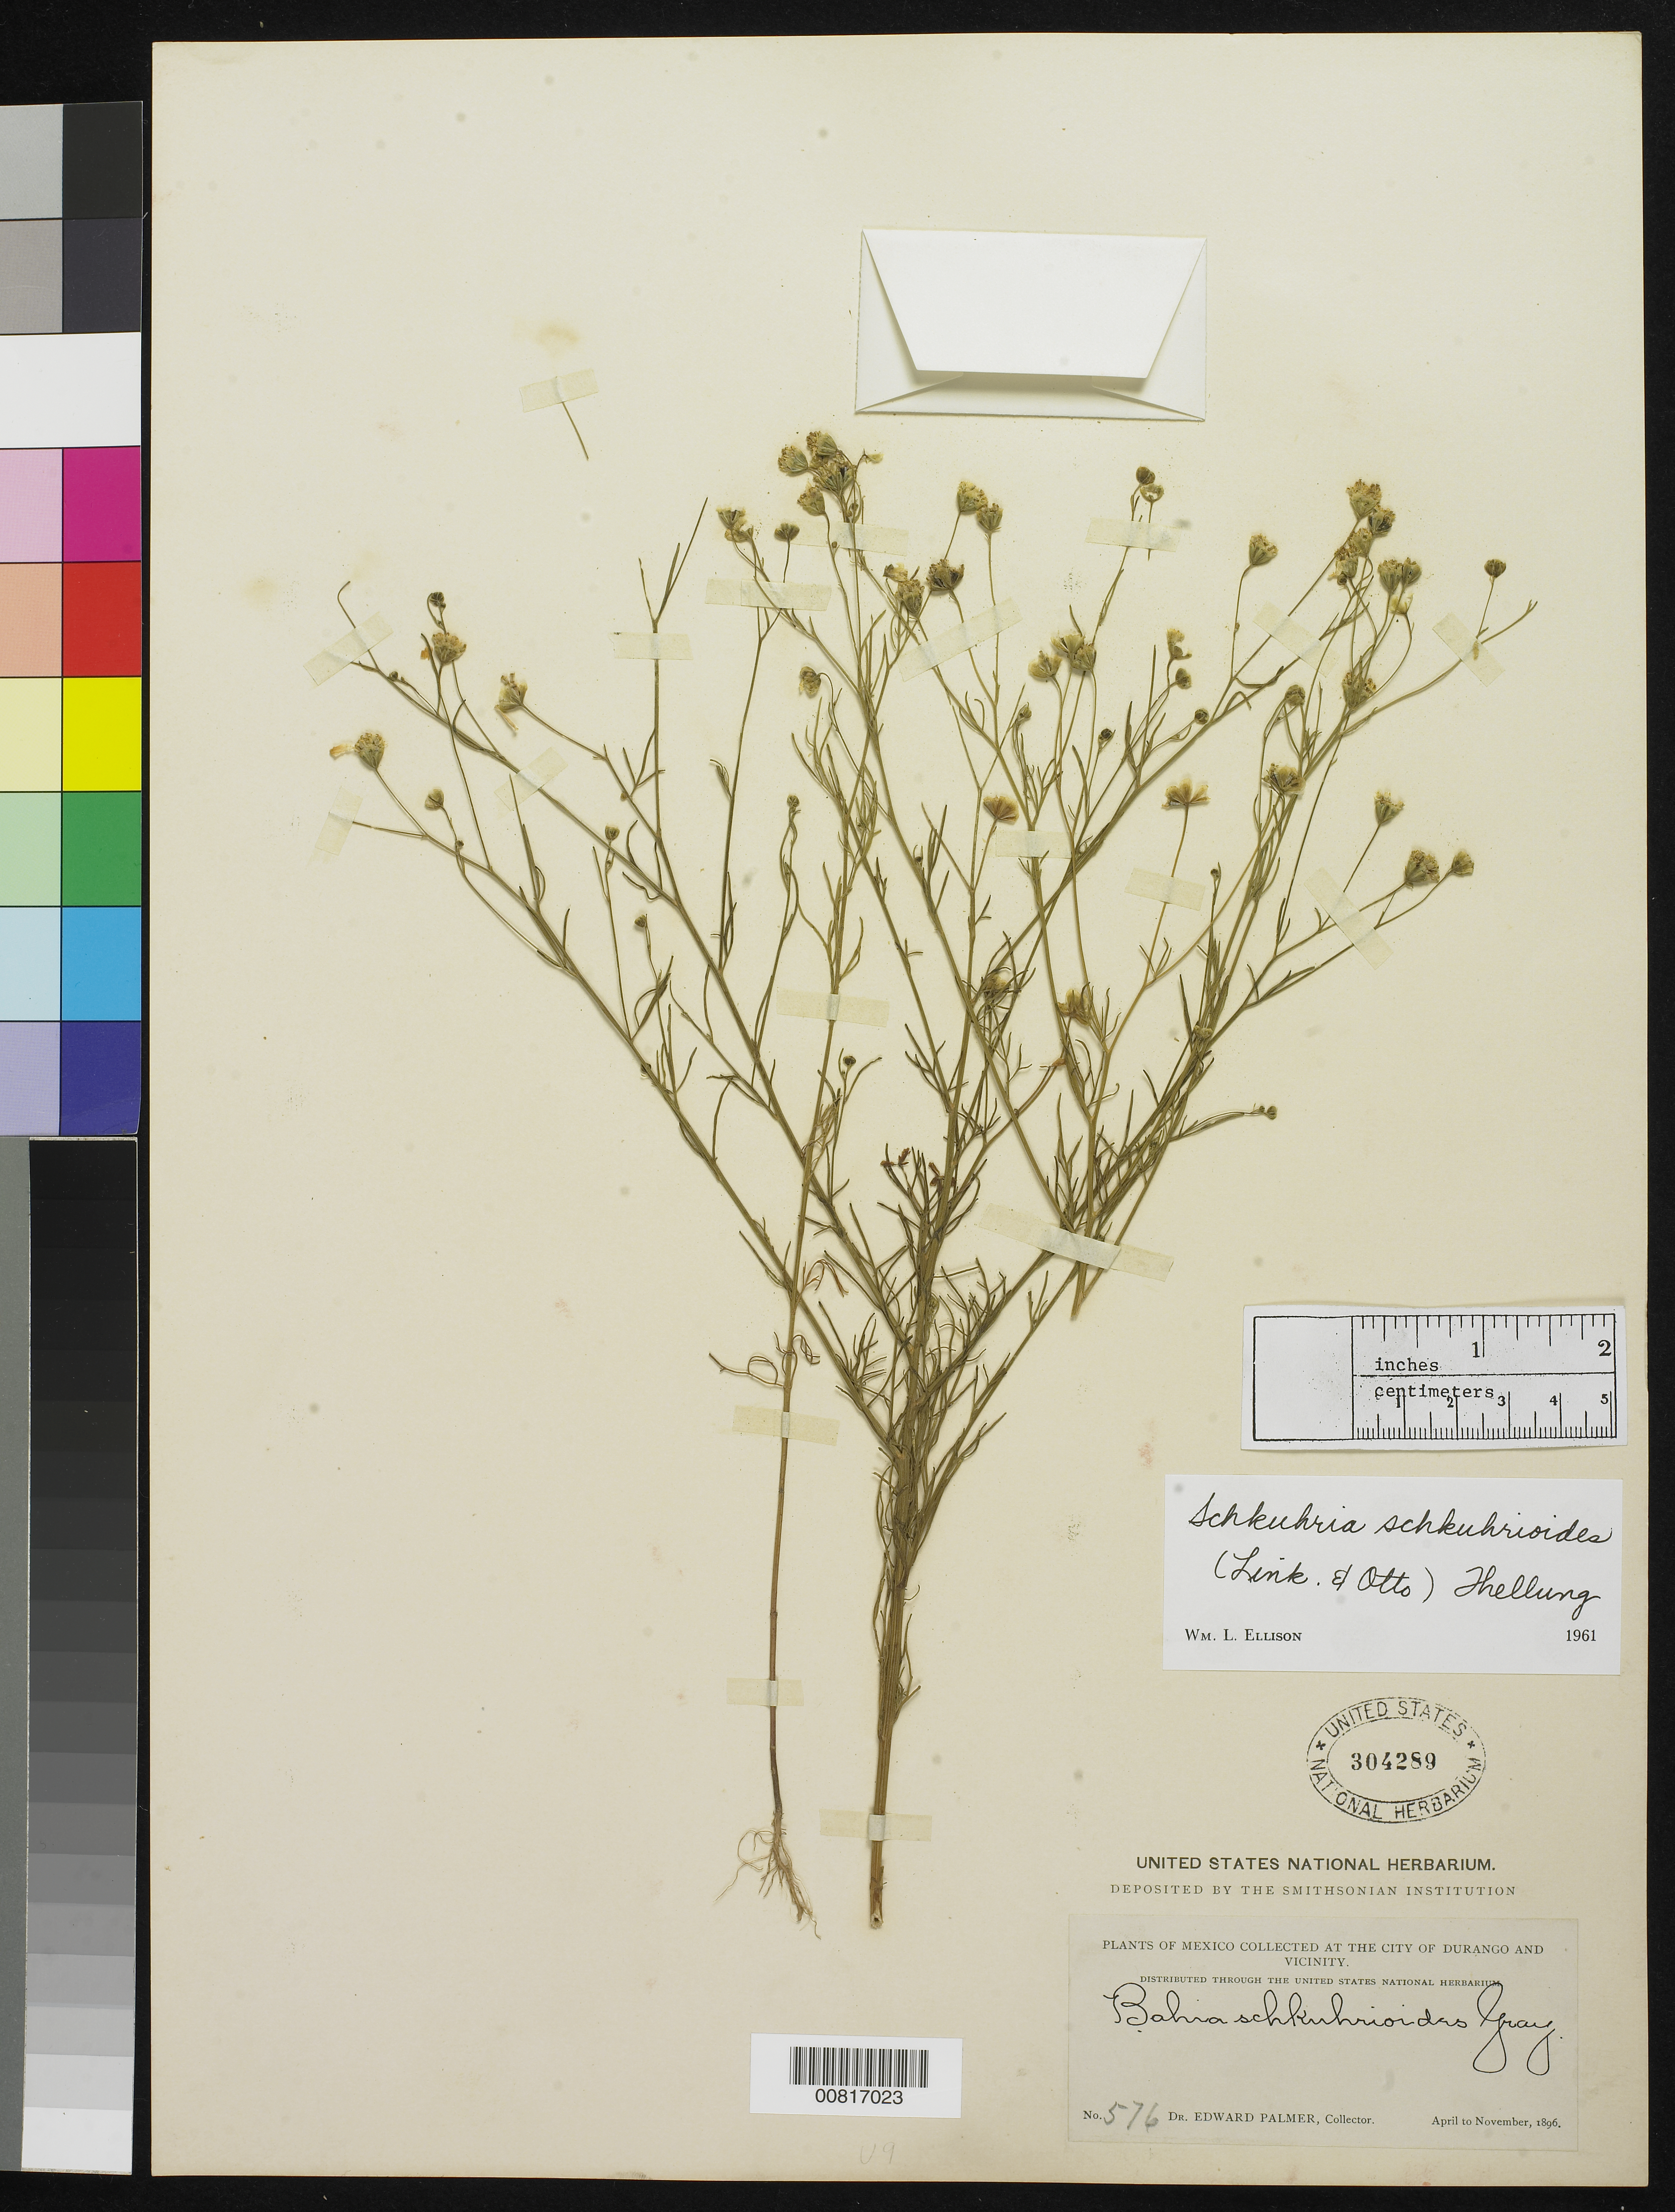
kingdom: Plantae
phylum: Tracheophyta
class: Magnoliopsida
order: Asterales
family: Asteraceae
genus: Schkuhria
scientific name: Schkuhria schkuhrioides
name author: (Link & Otto) Thell.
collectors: E. Palmer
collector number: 576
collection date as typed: Apr 1896 to -- Nov 1896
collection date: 1896-04/1896-11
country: Mexico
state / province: Durango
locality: City of Durango and vicinity.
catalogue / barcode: US 304289